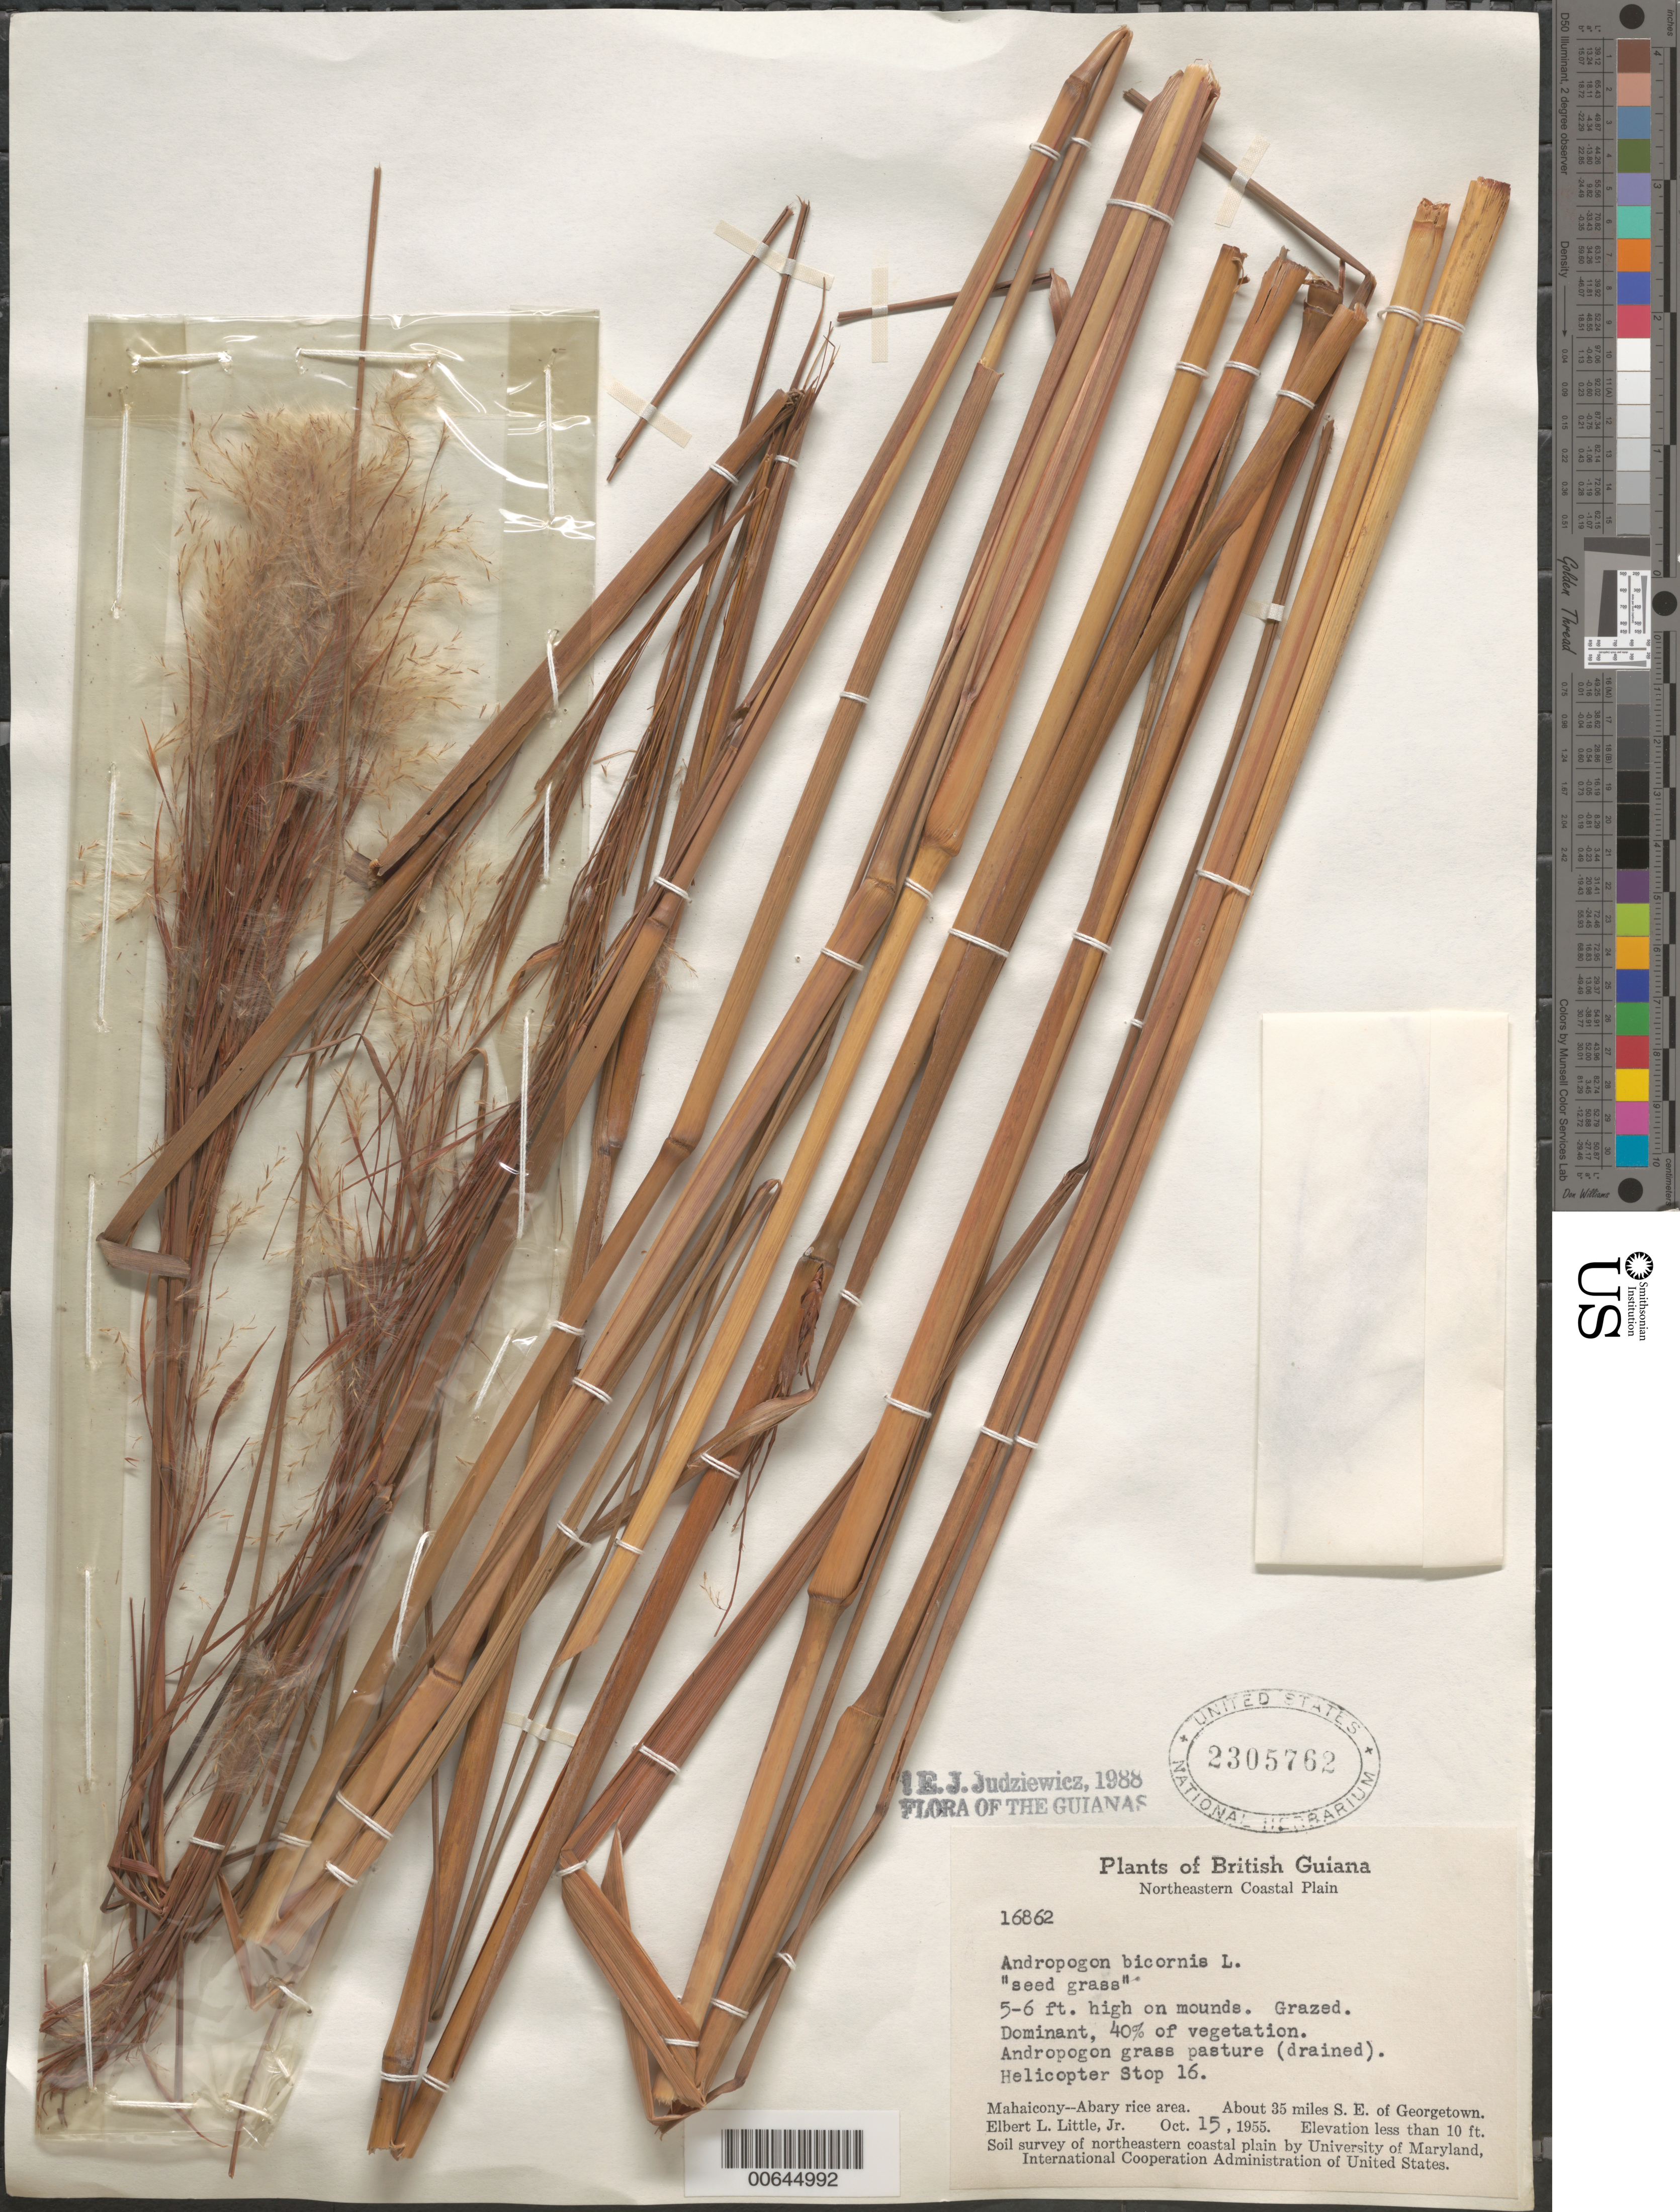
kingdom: Plantae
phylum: Tracheophyta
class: Liliopsida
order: Poales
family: Poaceae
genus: Andropogon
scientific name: Andropogon bicornis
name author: L.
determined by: Judziewicz, E. J.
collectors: E. L. Little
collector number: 16862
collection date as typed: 15-Oct-55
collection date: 1955-10-15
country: Guyana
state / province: Mahaica-Berbice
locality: Mahaicony-Abary rice area, E bank Demerara R., about 35 mi. SE of Georgetown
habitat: On mounds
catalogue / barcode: US 2305762